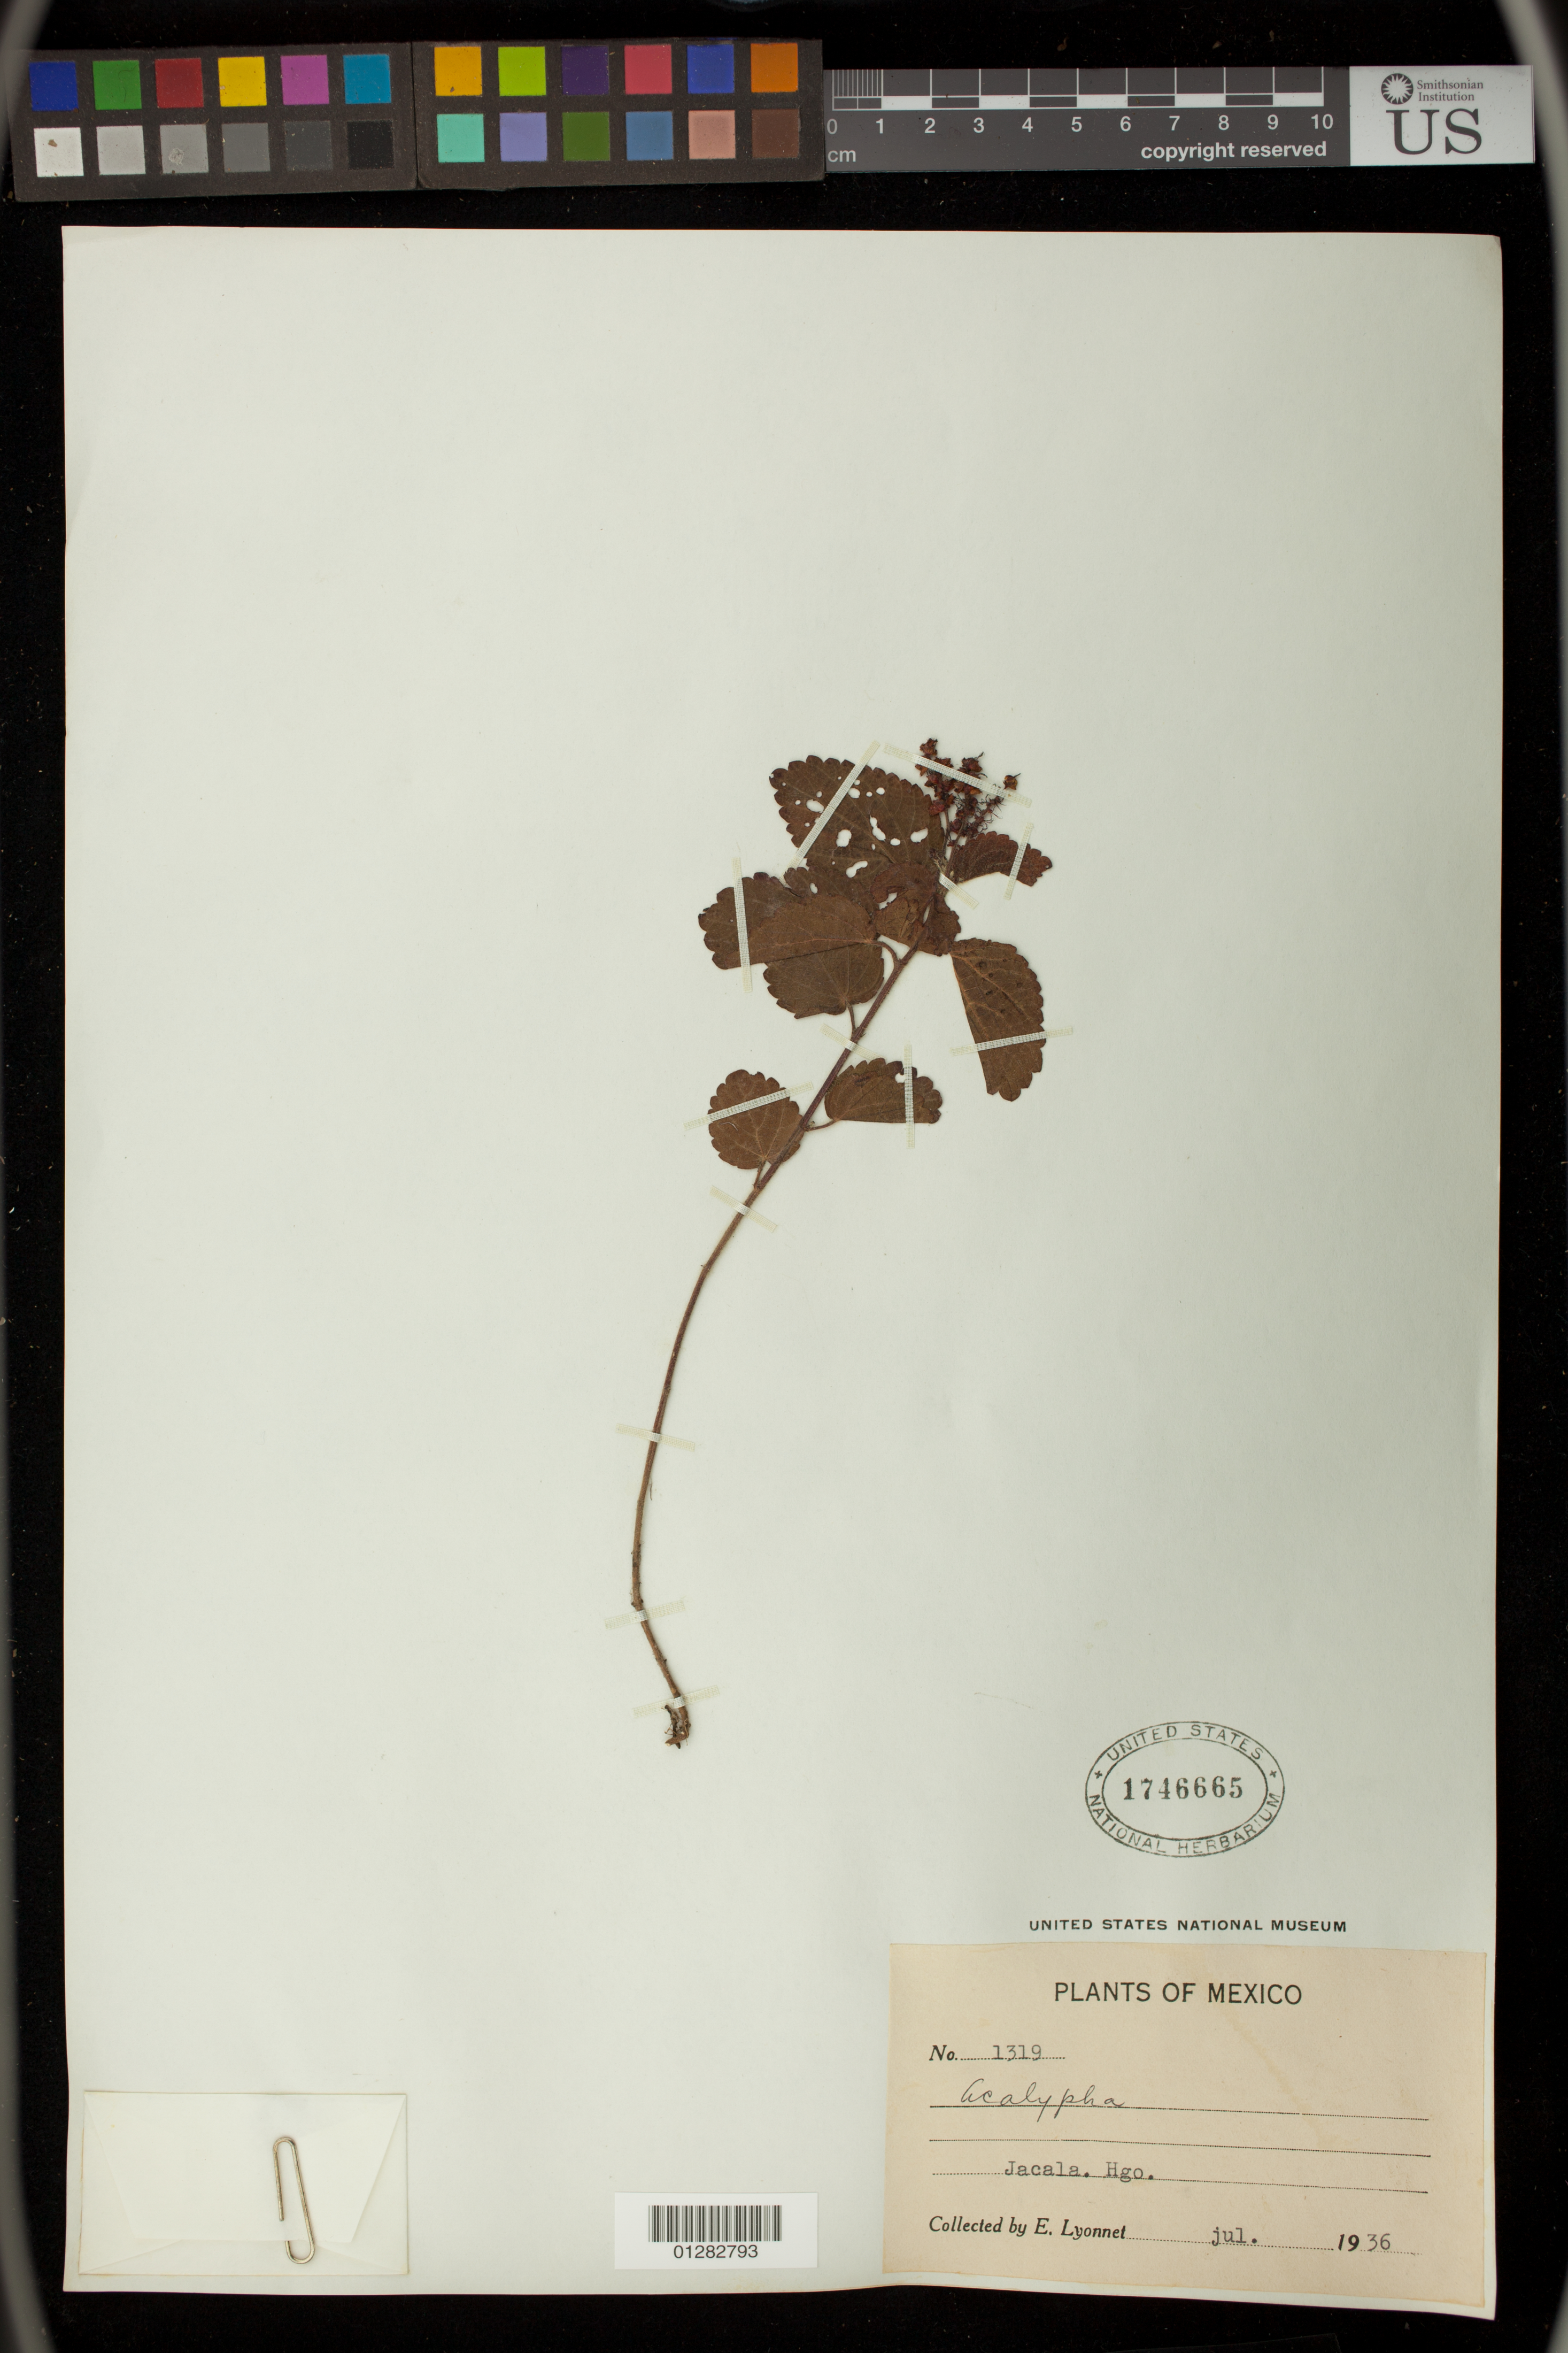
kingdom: Plantae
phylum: Tracheophyta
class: Magnoliopsida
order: Malpighiales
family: Euphorbiaceae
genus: Acalypha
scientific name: Acalypha sp.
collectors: E. Lyonnet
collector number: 1319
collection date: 1936-07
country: Mexico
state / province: Hidalgo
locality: Jacala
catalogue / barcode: US 1746665